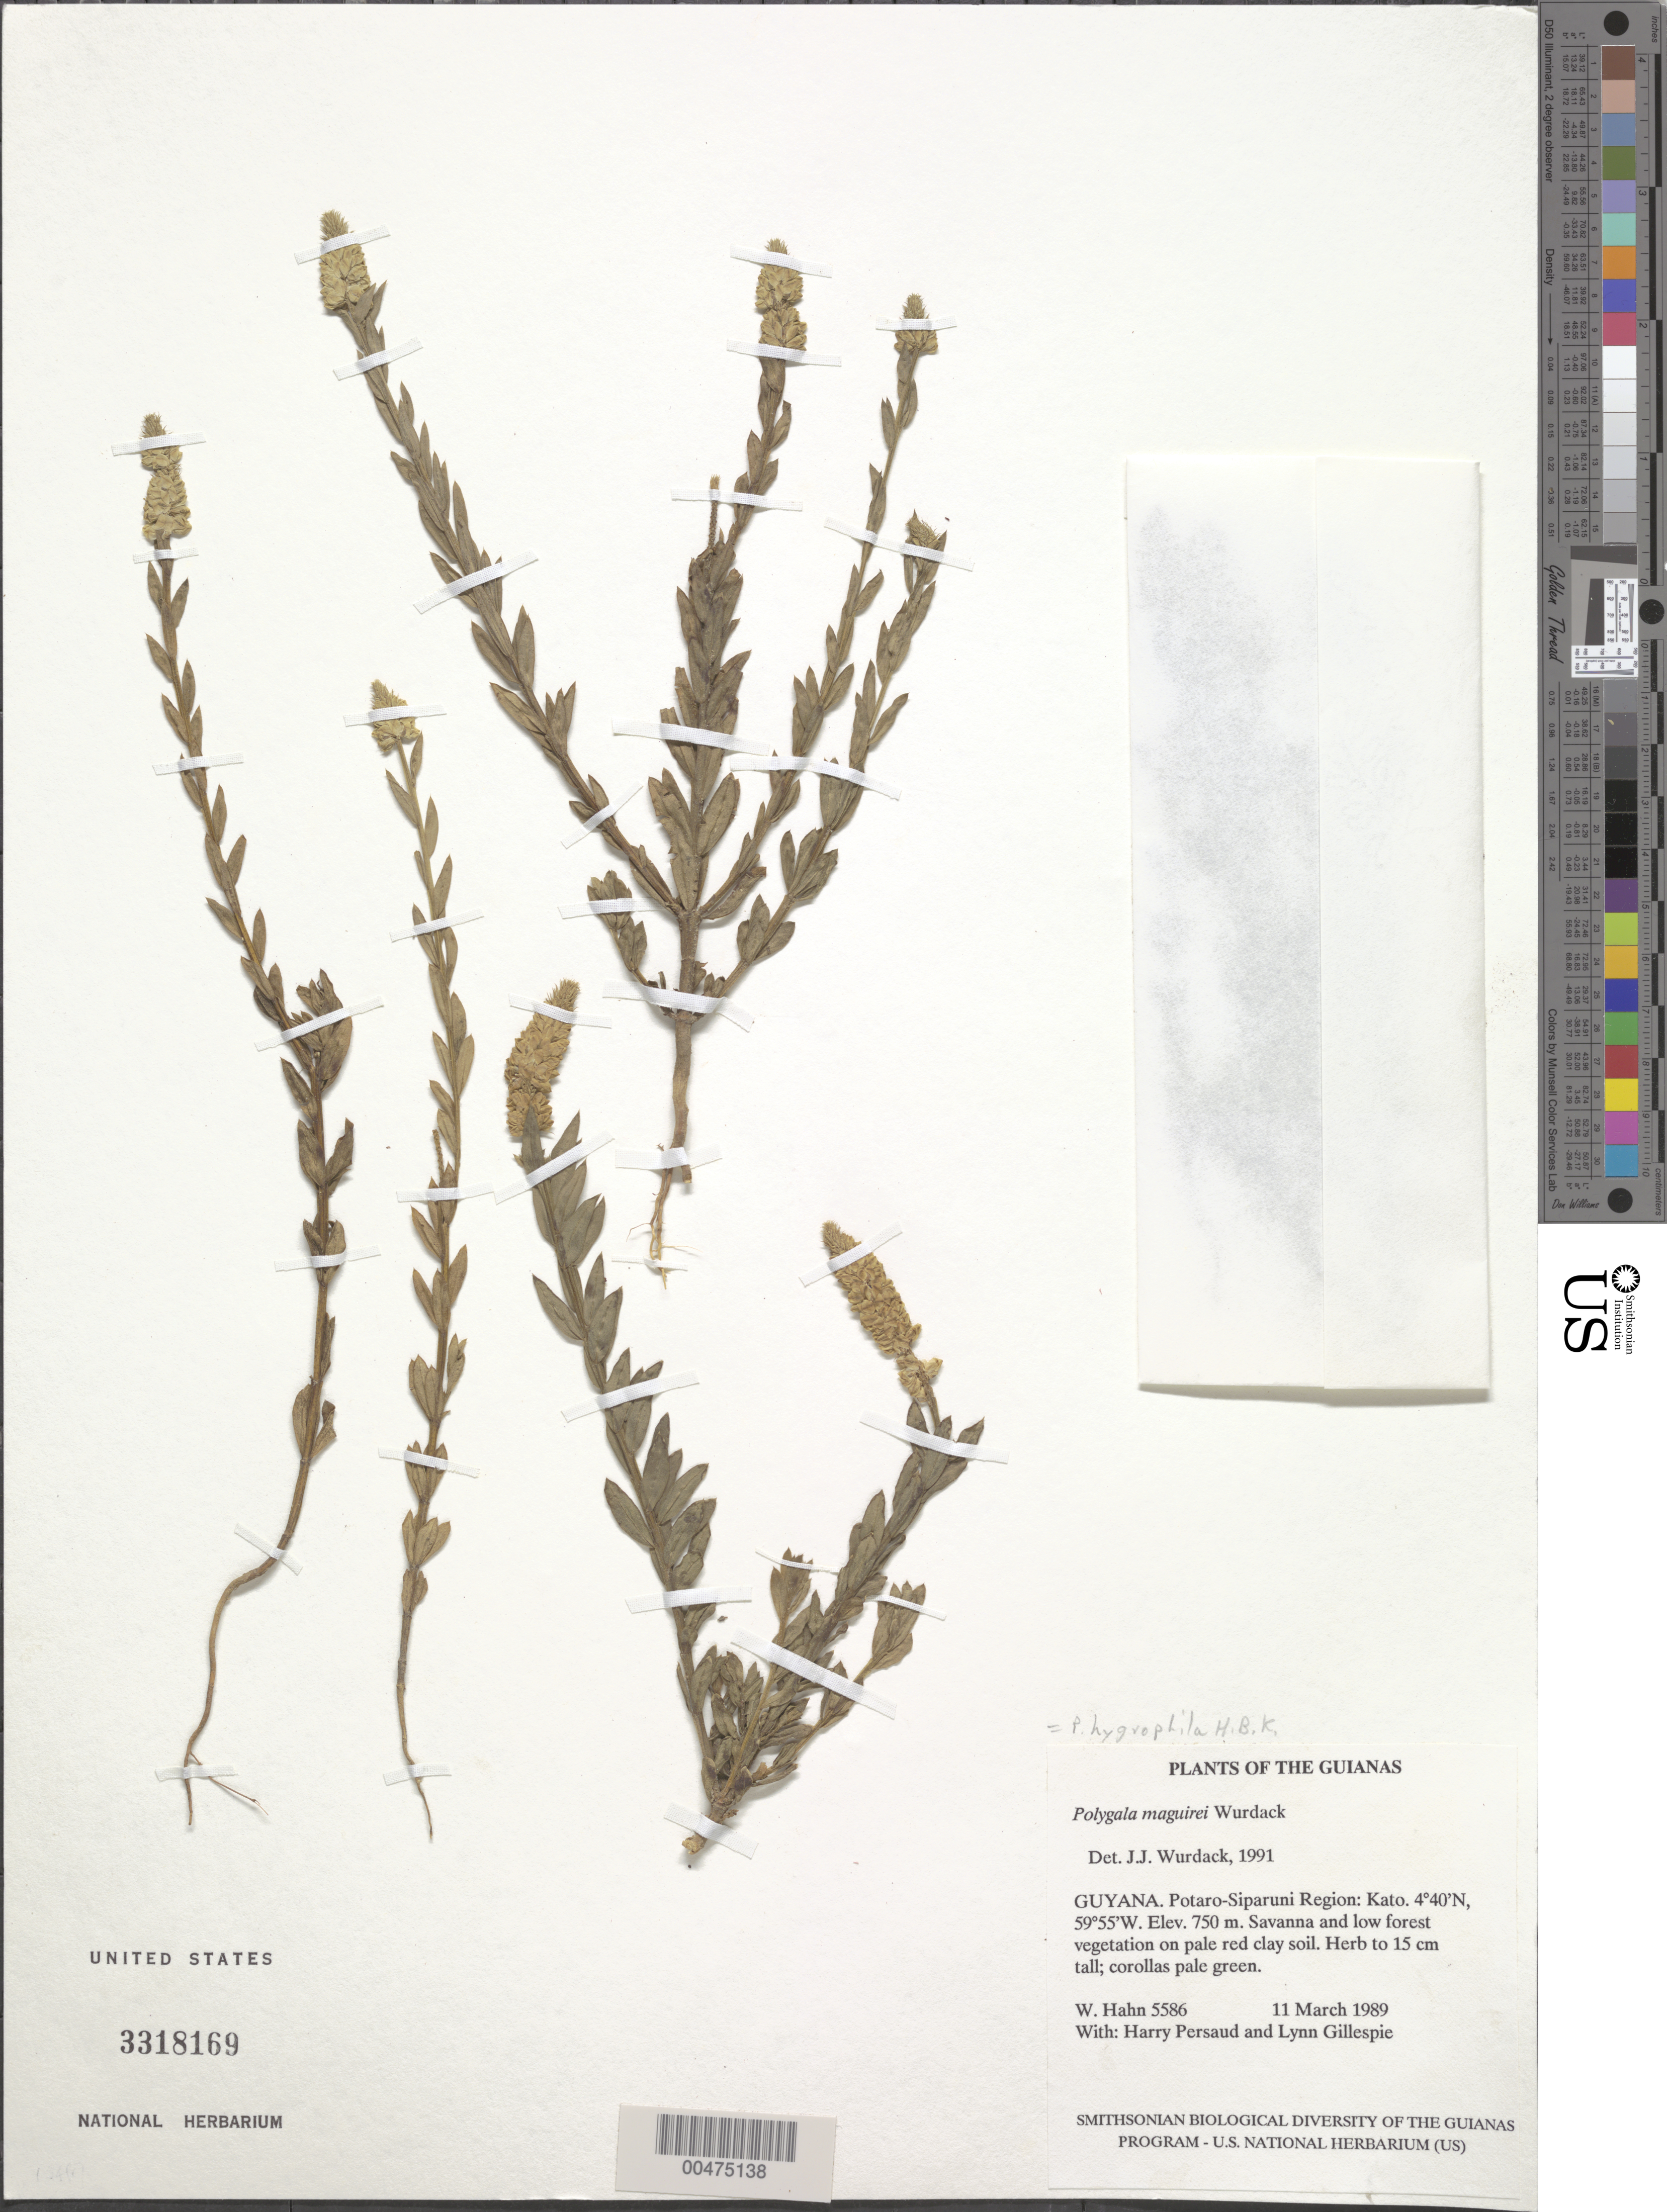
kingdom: Plantae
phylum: Tracheophyta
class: Magnoliopsida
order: Fabales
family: Polygalaceae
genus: Polygala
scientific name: Polygala maguirei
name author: Wurdack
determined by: Wurdack, John J., (US), US (UNITED STATES)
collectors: W. Hahn, H. Persaud & L. J. Gillespie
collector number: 5586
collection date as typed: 11 March 1989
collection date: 1989-03-11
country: Guyana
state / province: Potaro-Siparuni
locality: Kato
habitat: Savanna and low forest vegetation on pale red clay soil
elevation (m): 750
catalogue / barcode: US 3318169